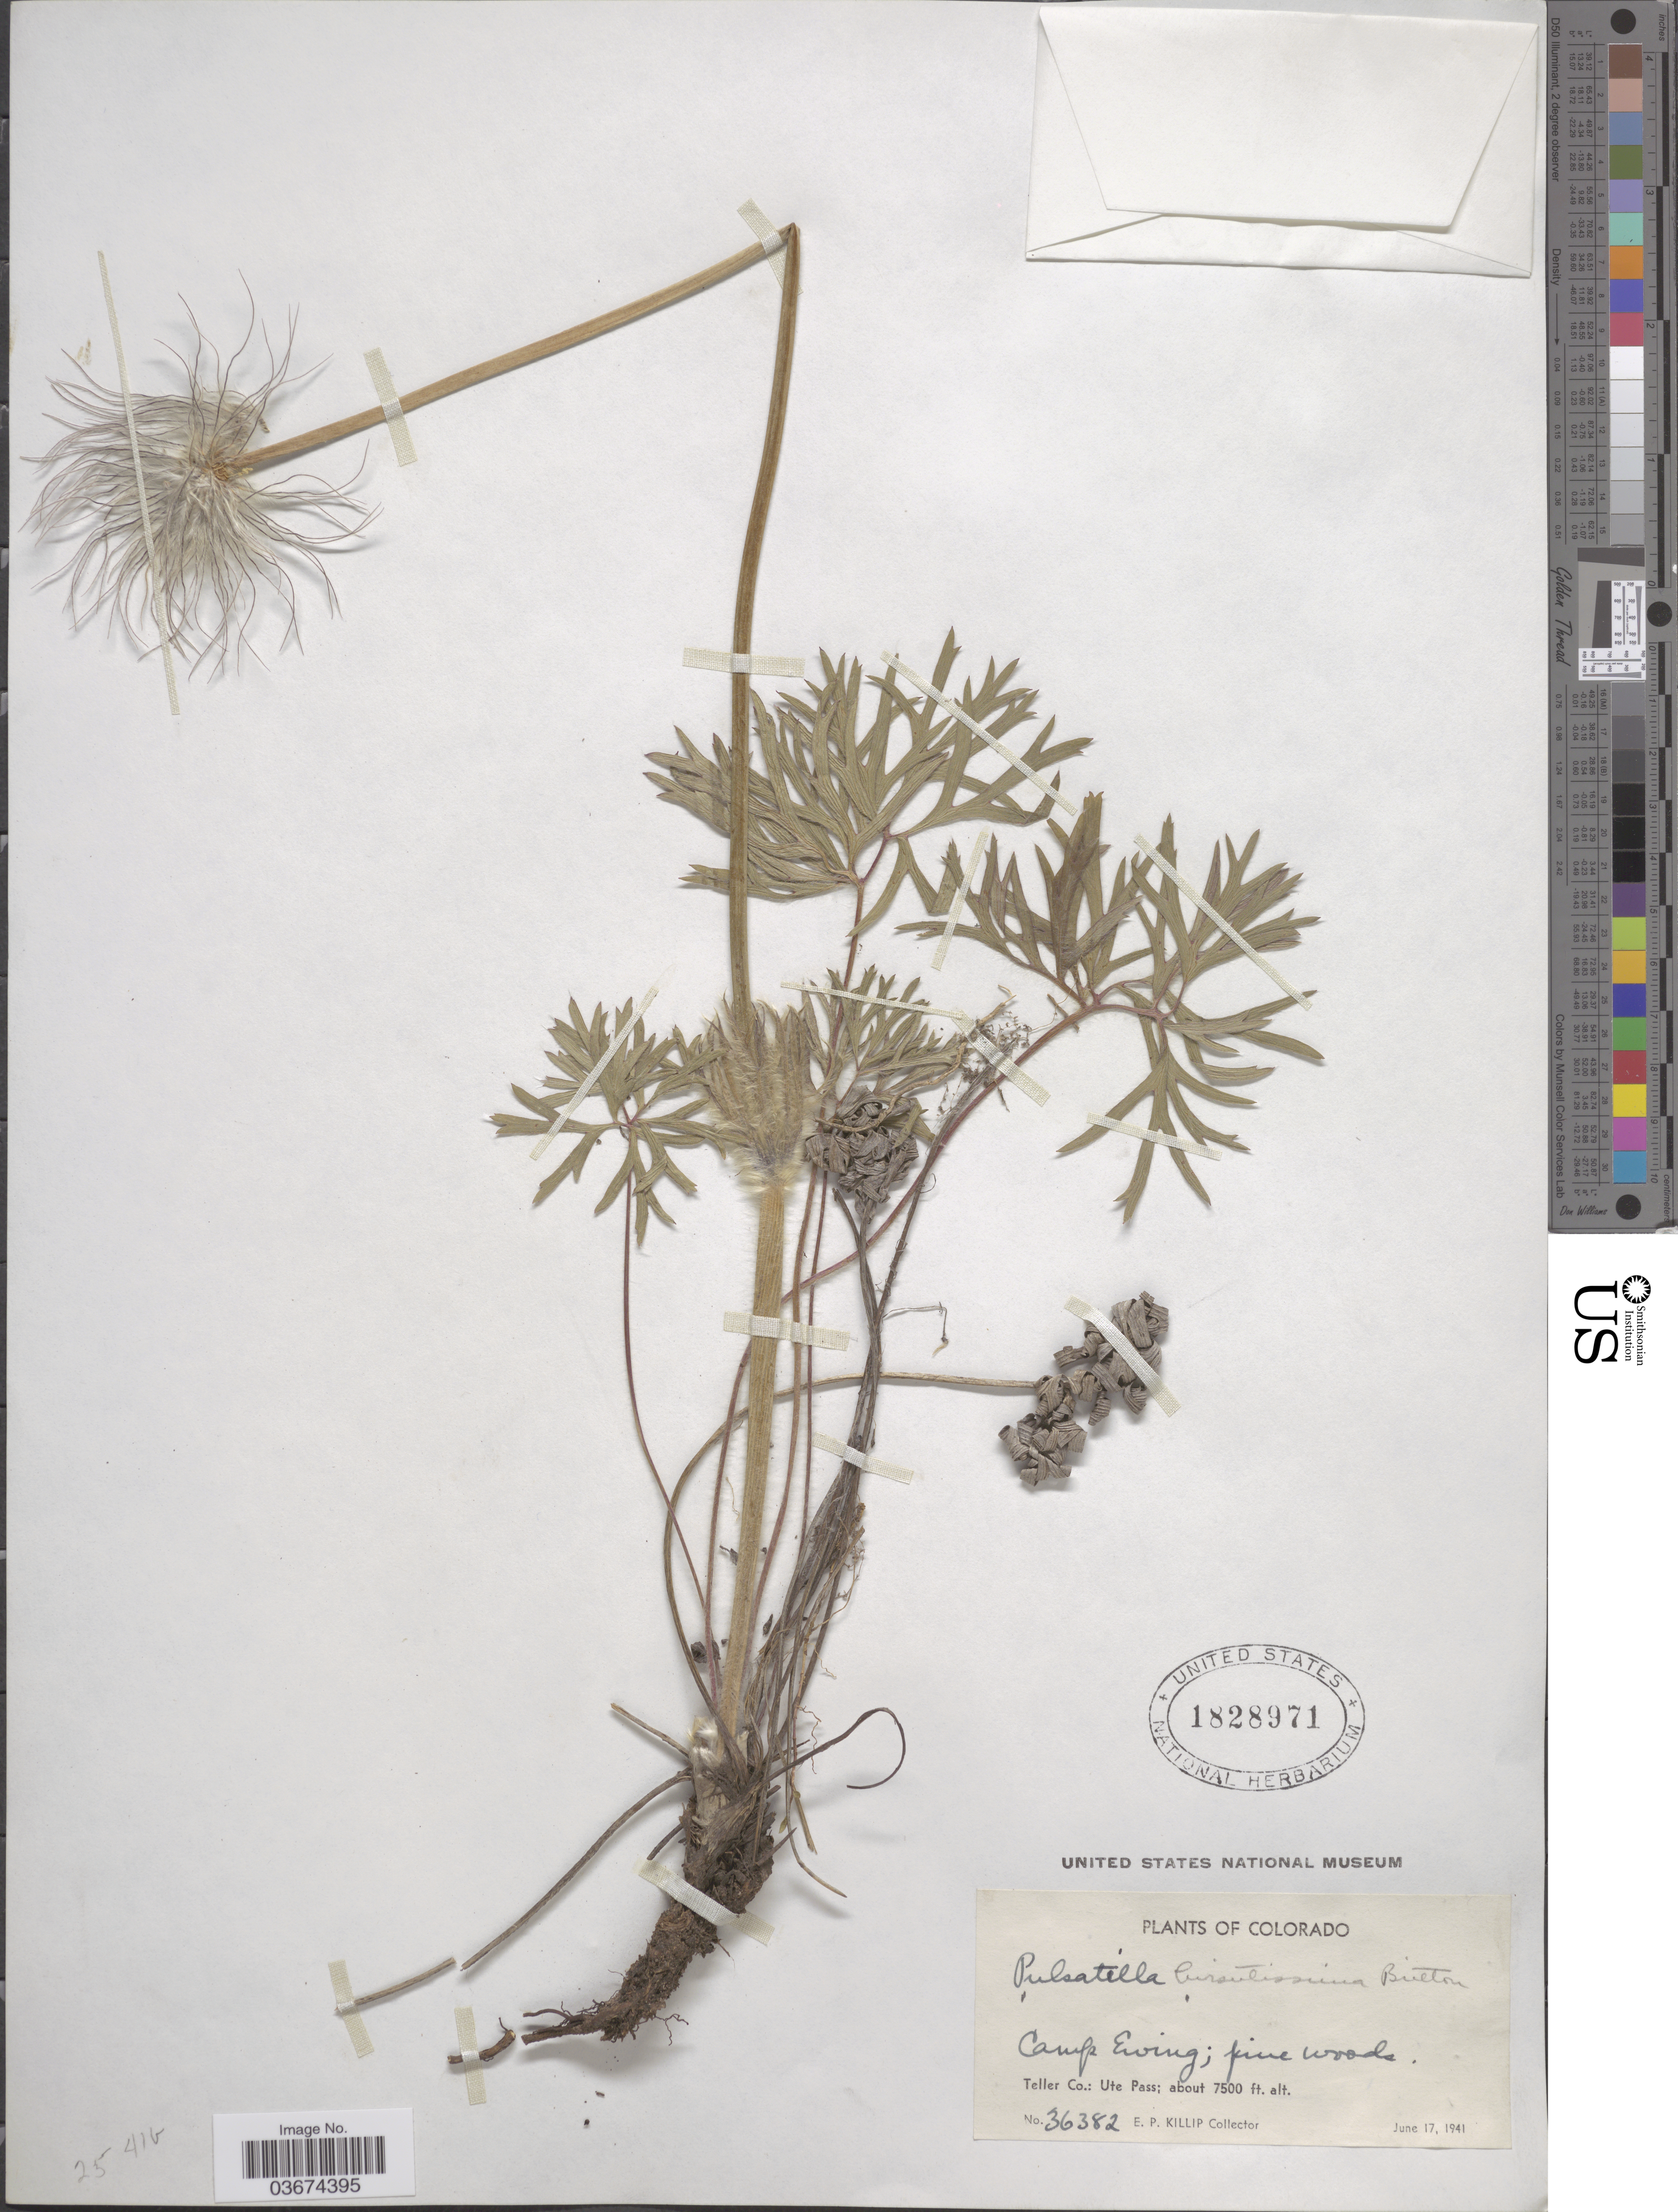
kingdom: Plantae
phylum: Tracheophyta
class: Magnoliopsida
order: Ranunculales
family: Ranunculaceae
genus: Pulsatilla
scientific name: Pulsatilla nuttalliana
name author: (DC.) Bercht. & J. Presl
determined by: Strong, Mark T., (BOT), Smithsonian Institution - National Museum of Natural History (UNITED STATES)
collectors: E. P. Killip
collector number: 36382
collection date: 1941-06-17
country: United States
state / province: Colorado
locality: Camp Ewing. Teller Co.: Ute Pass.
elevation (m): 2286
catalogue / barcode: US 1828971